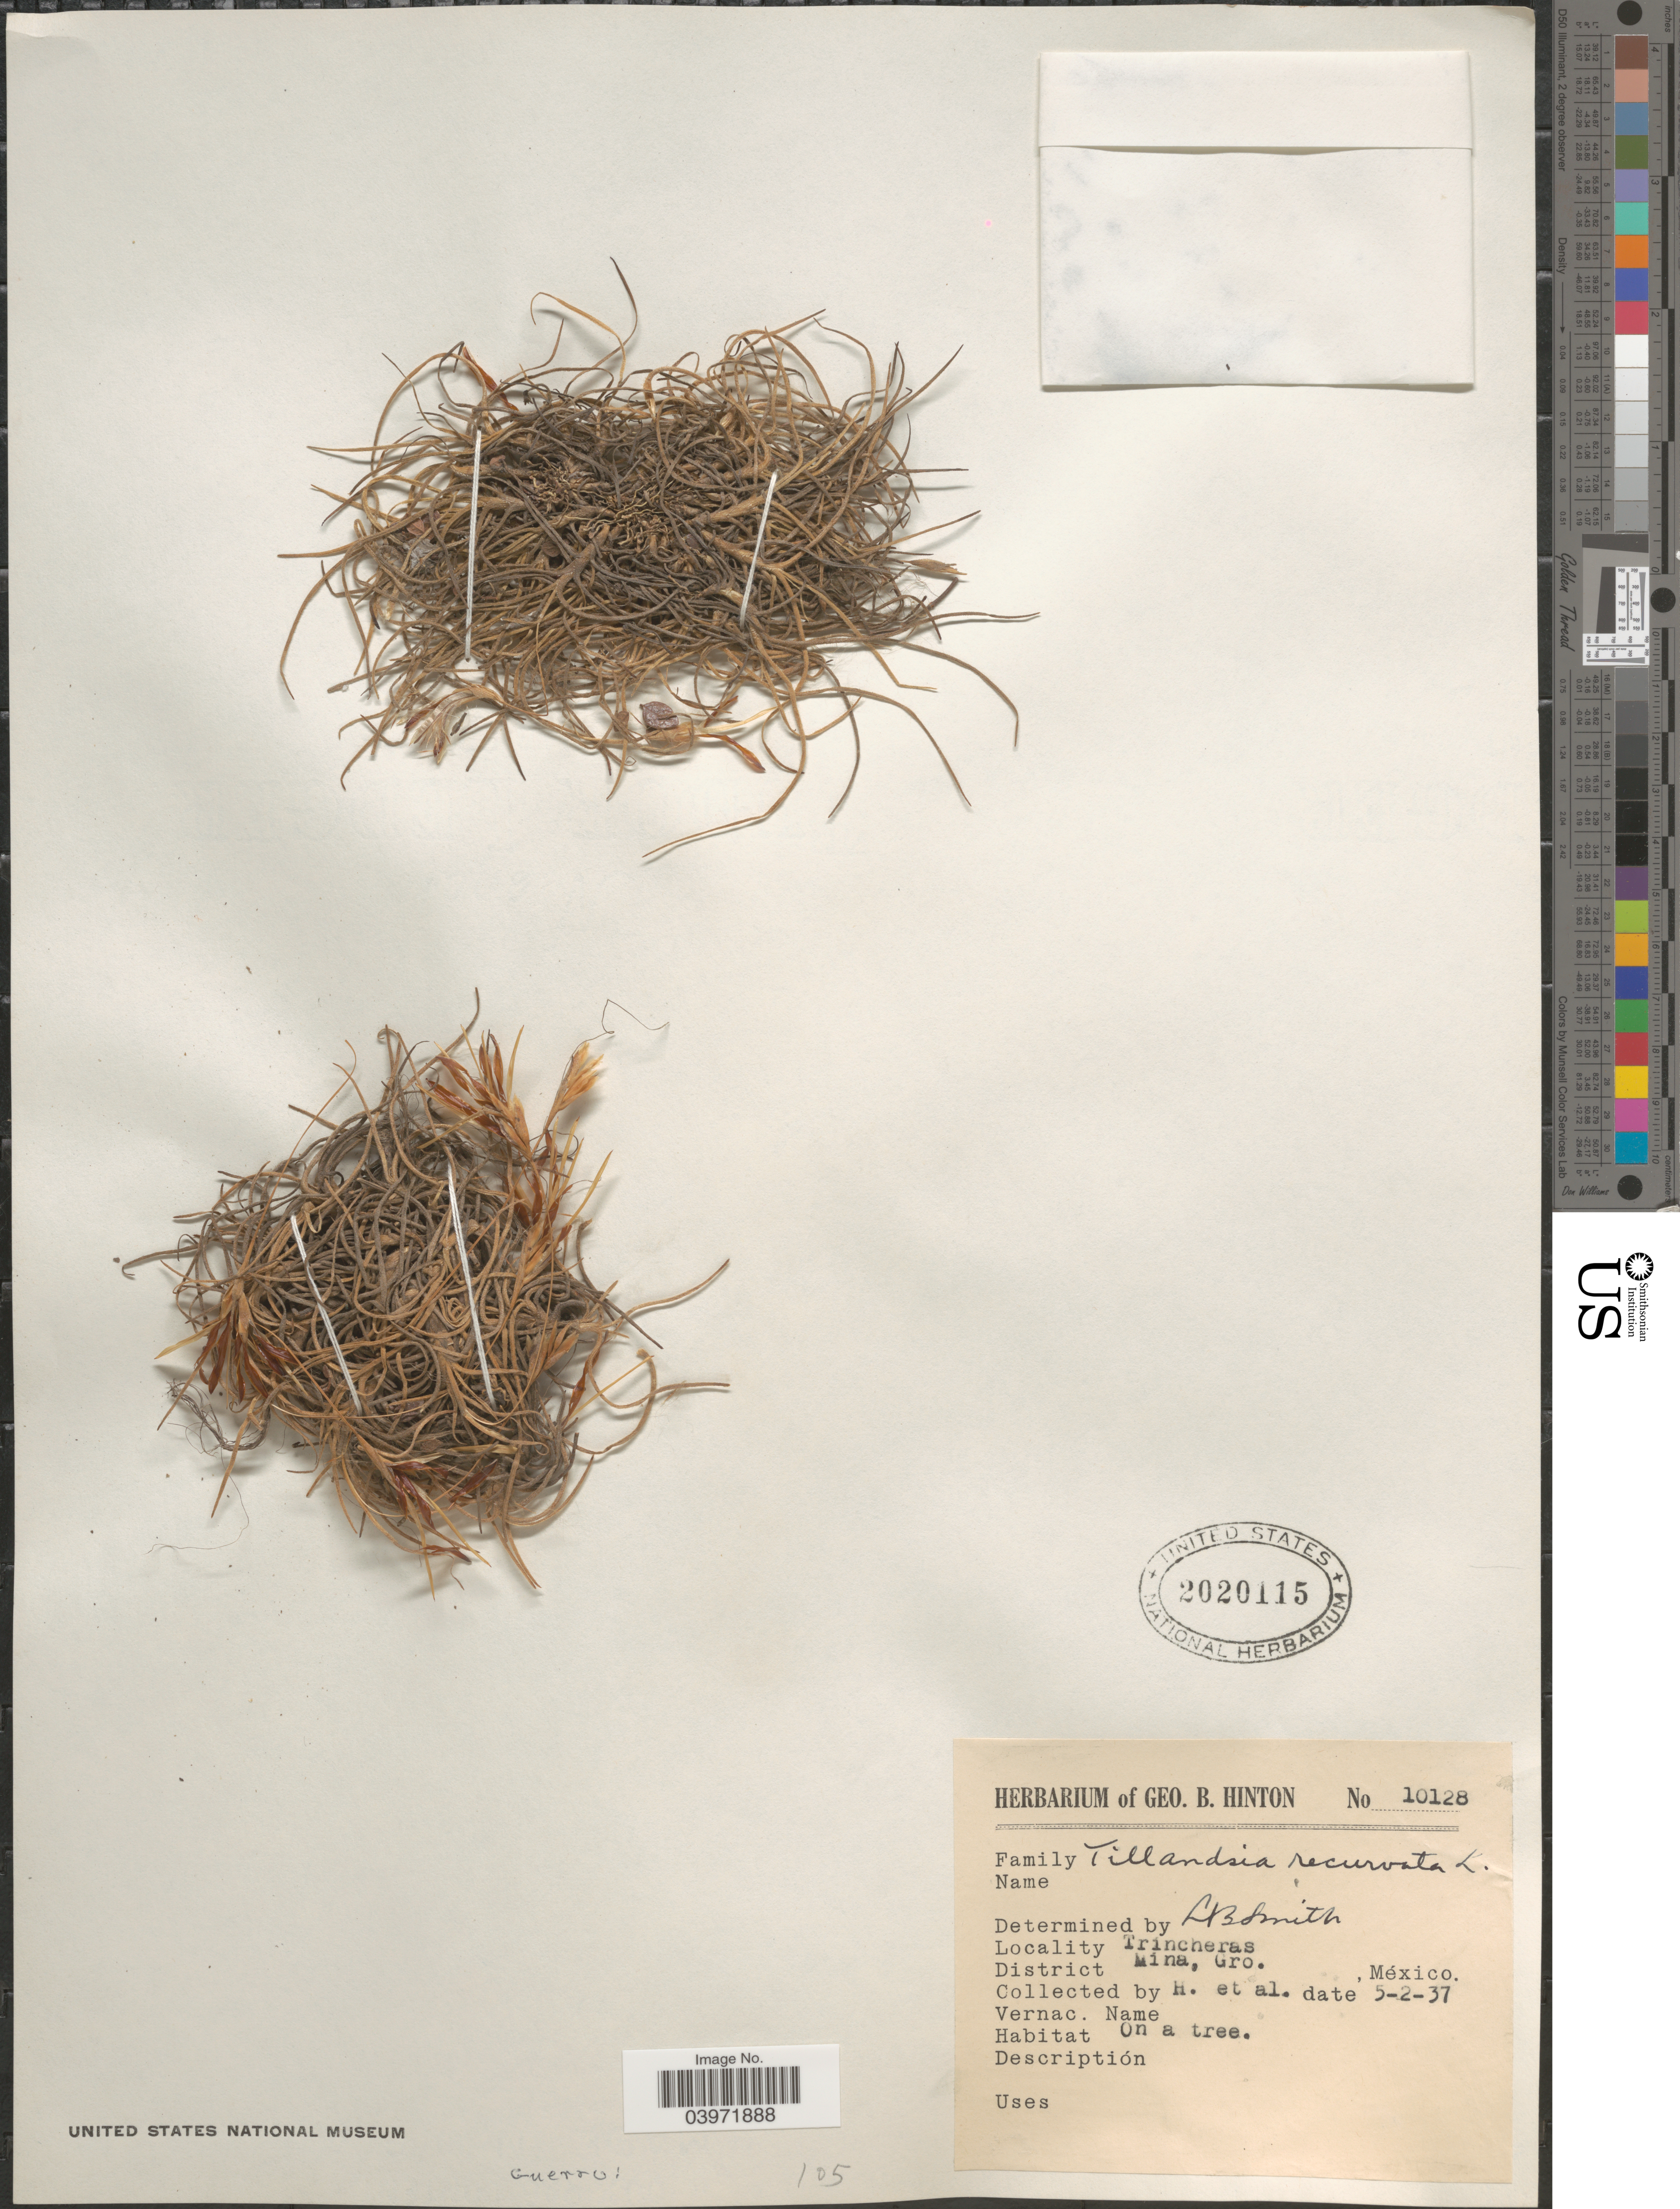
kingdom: Plantae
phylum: Tracheophyta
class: Liliopsida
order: Poales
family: Bromeliaceae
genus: Tillandsia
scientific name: Tillandsia recurvata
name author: L.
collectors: G. B. Hinton & et al.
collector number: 10128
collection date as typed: Transcribed d/m/y: 5/2/37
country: Mexico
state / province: Guerrero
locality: Trincheras. District Mina.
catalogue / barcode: US 2020115